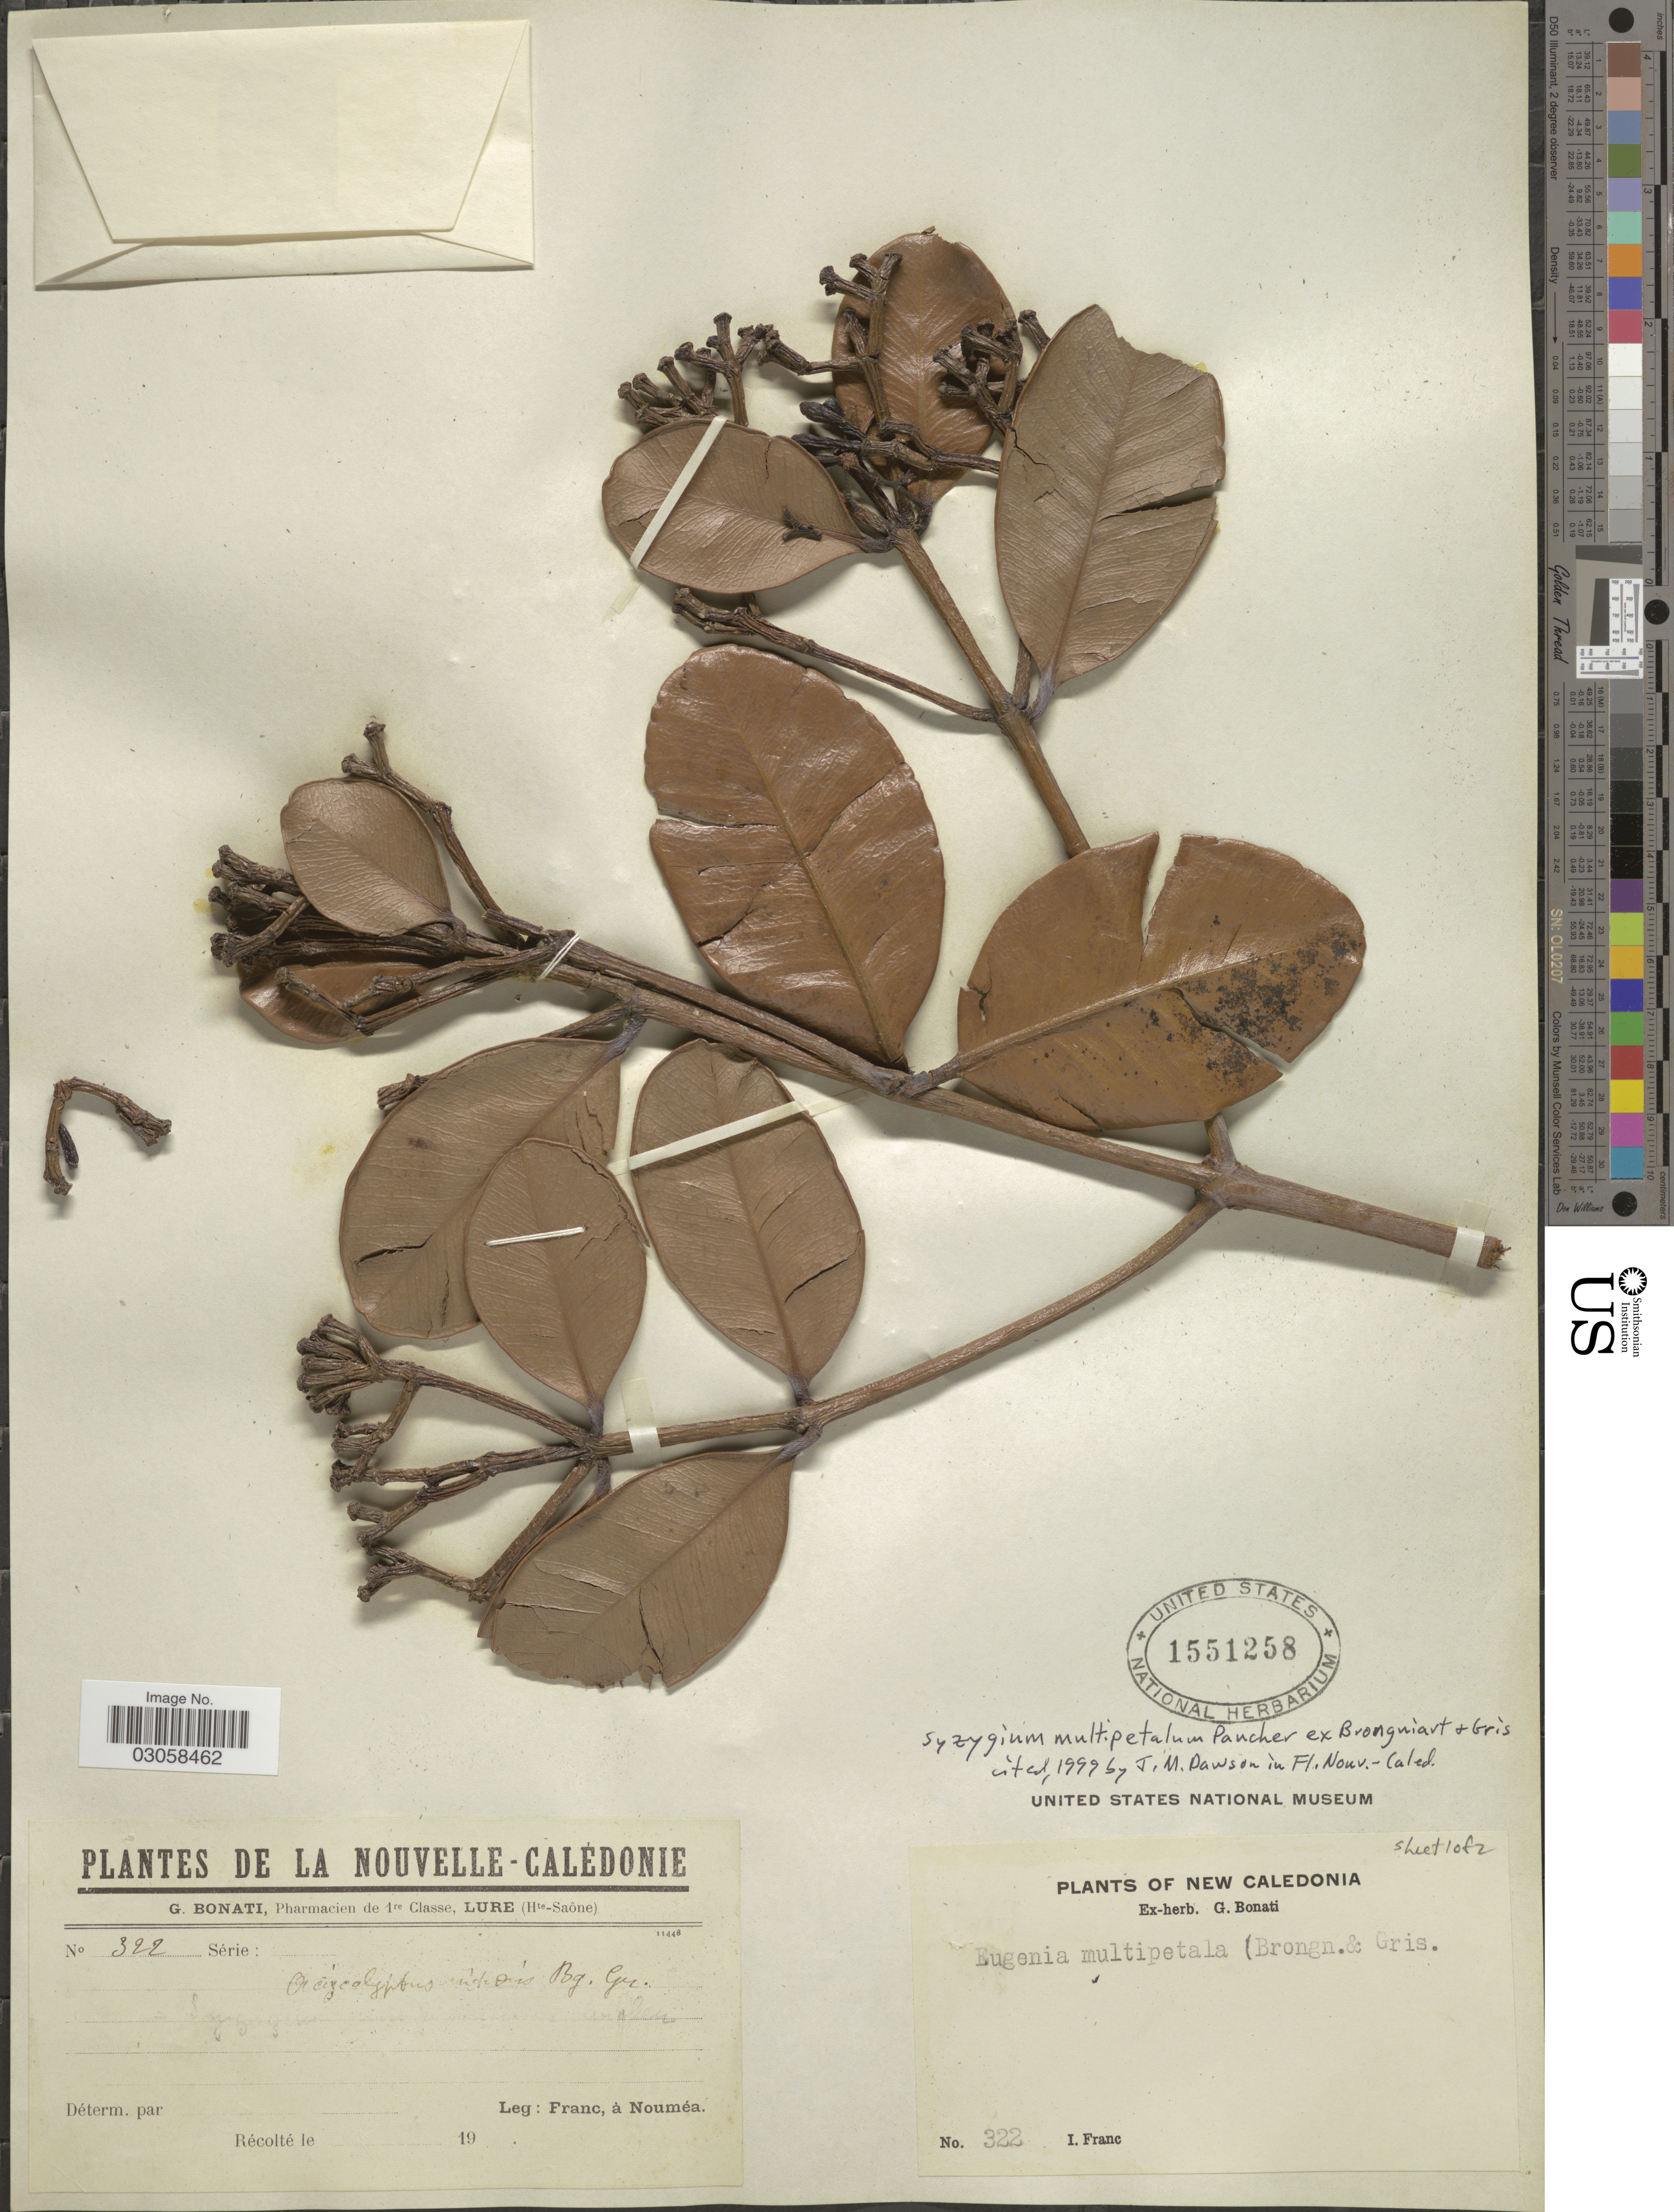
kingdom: Plantae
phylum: Tracheophyta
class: Magnoliopsida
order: Myrtales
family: Myrtaceae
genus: Syzygium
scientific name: Syzygium multipetalum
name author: Pancher ex Brongn. & Gris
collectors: I. Franc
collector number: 322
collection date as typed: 19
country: New Caledonia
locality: Nouvalle-Calédonie. Nouméa.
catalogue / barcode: US 1551258